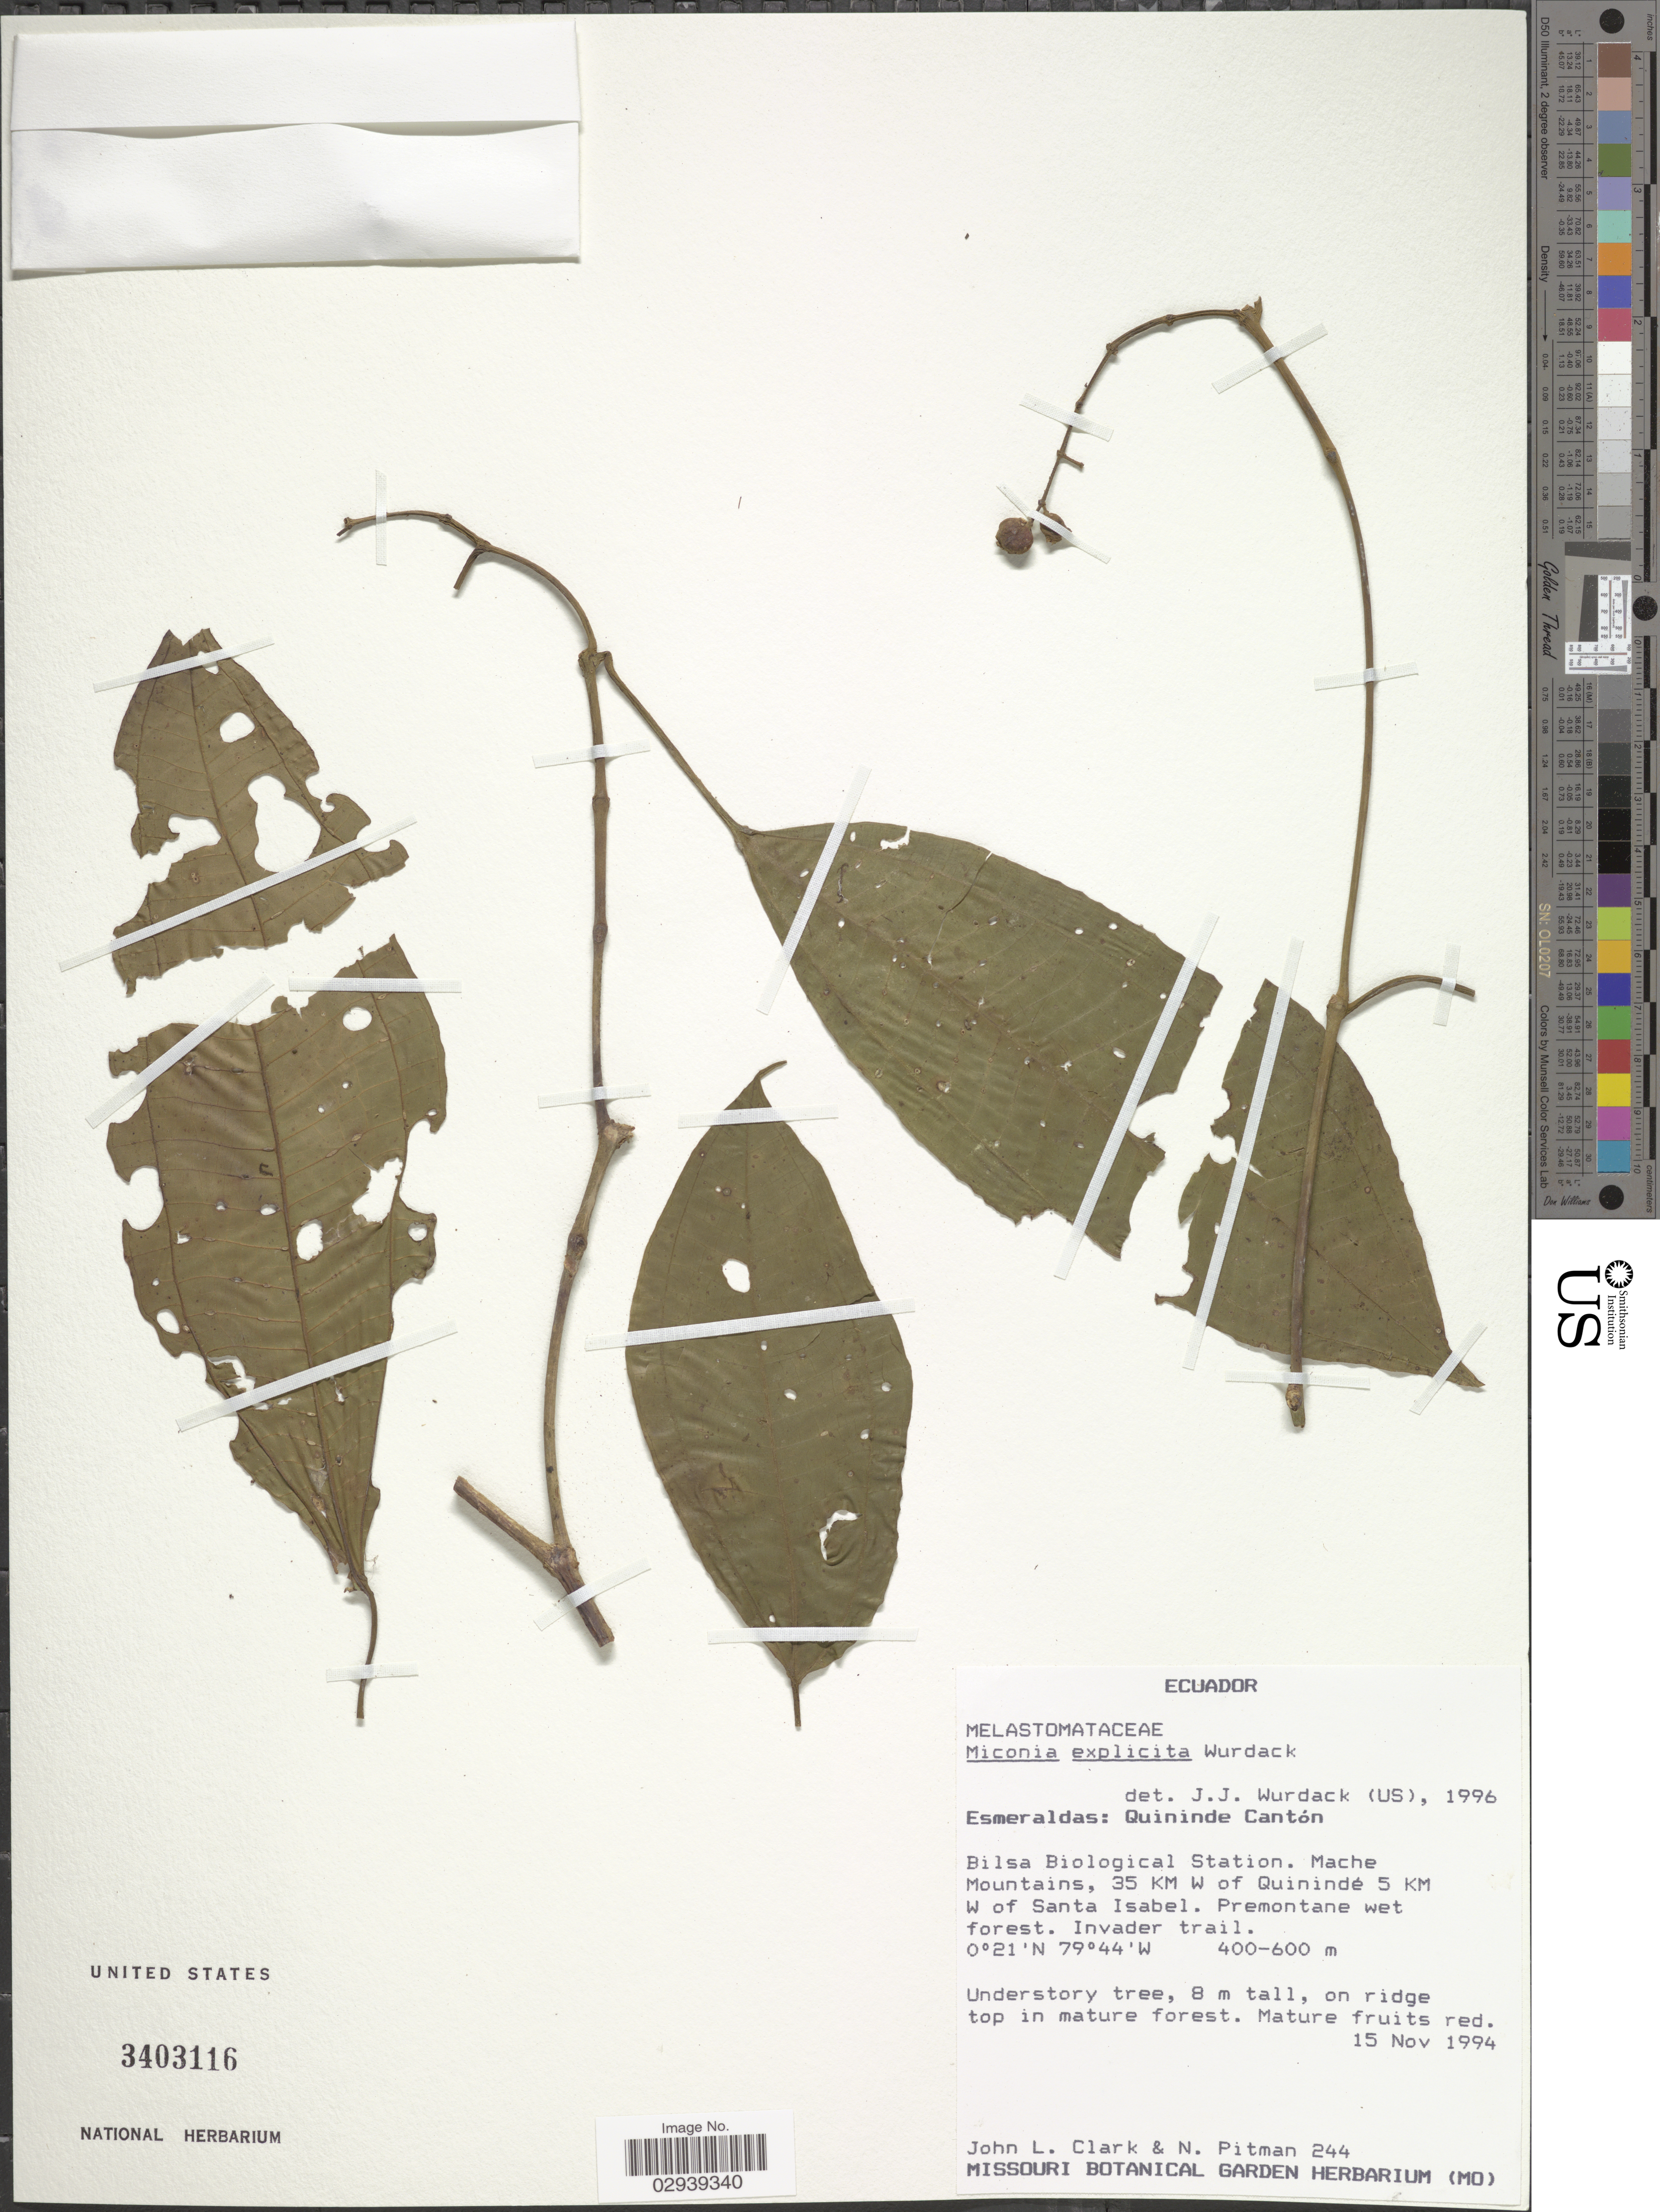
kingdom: Plantae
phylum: Tracheophyta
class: Magnoliopsida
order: Myrtales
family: Melastomataceae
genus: Miconia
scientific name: Miconia explicita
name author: Wurdack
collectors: J. L. Clark & N. Pitman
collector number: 244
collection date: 1994-11-15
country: Ecuador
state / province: Esmeraldas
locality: Quininde Cantón. Bilsa Biological Station. Mache Mountains, 35 KM W of Quinindé 5 KM W of Santa Isabel.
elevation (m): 400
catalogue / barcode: US 3403116